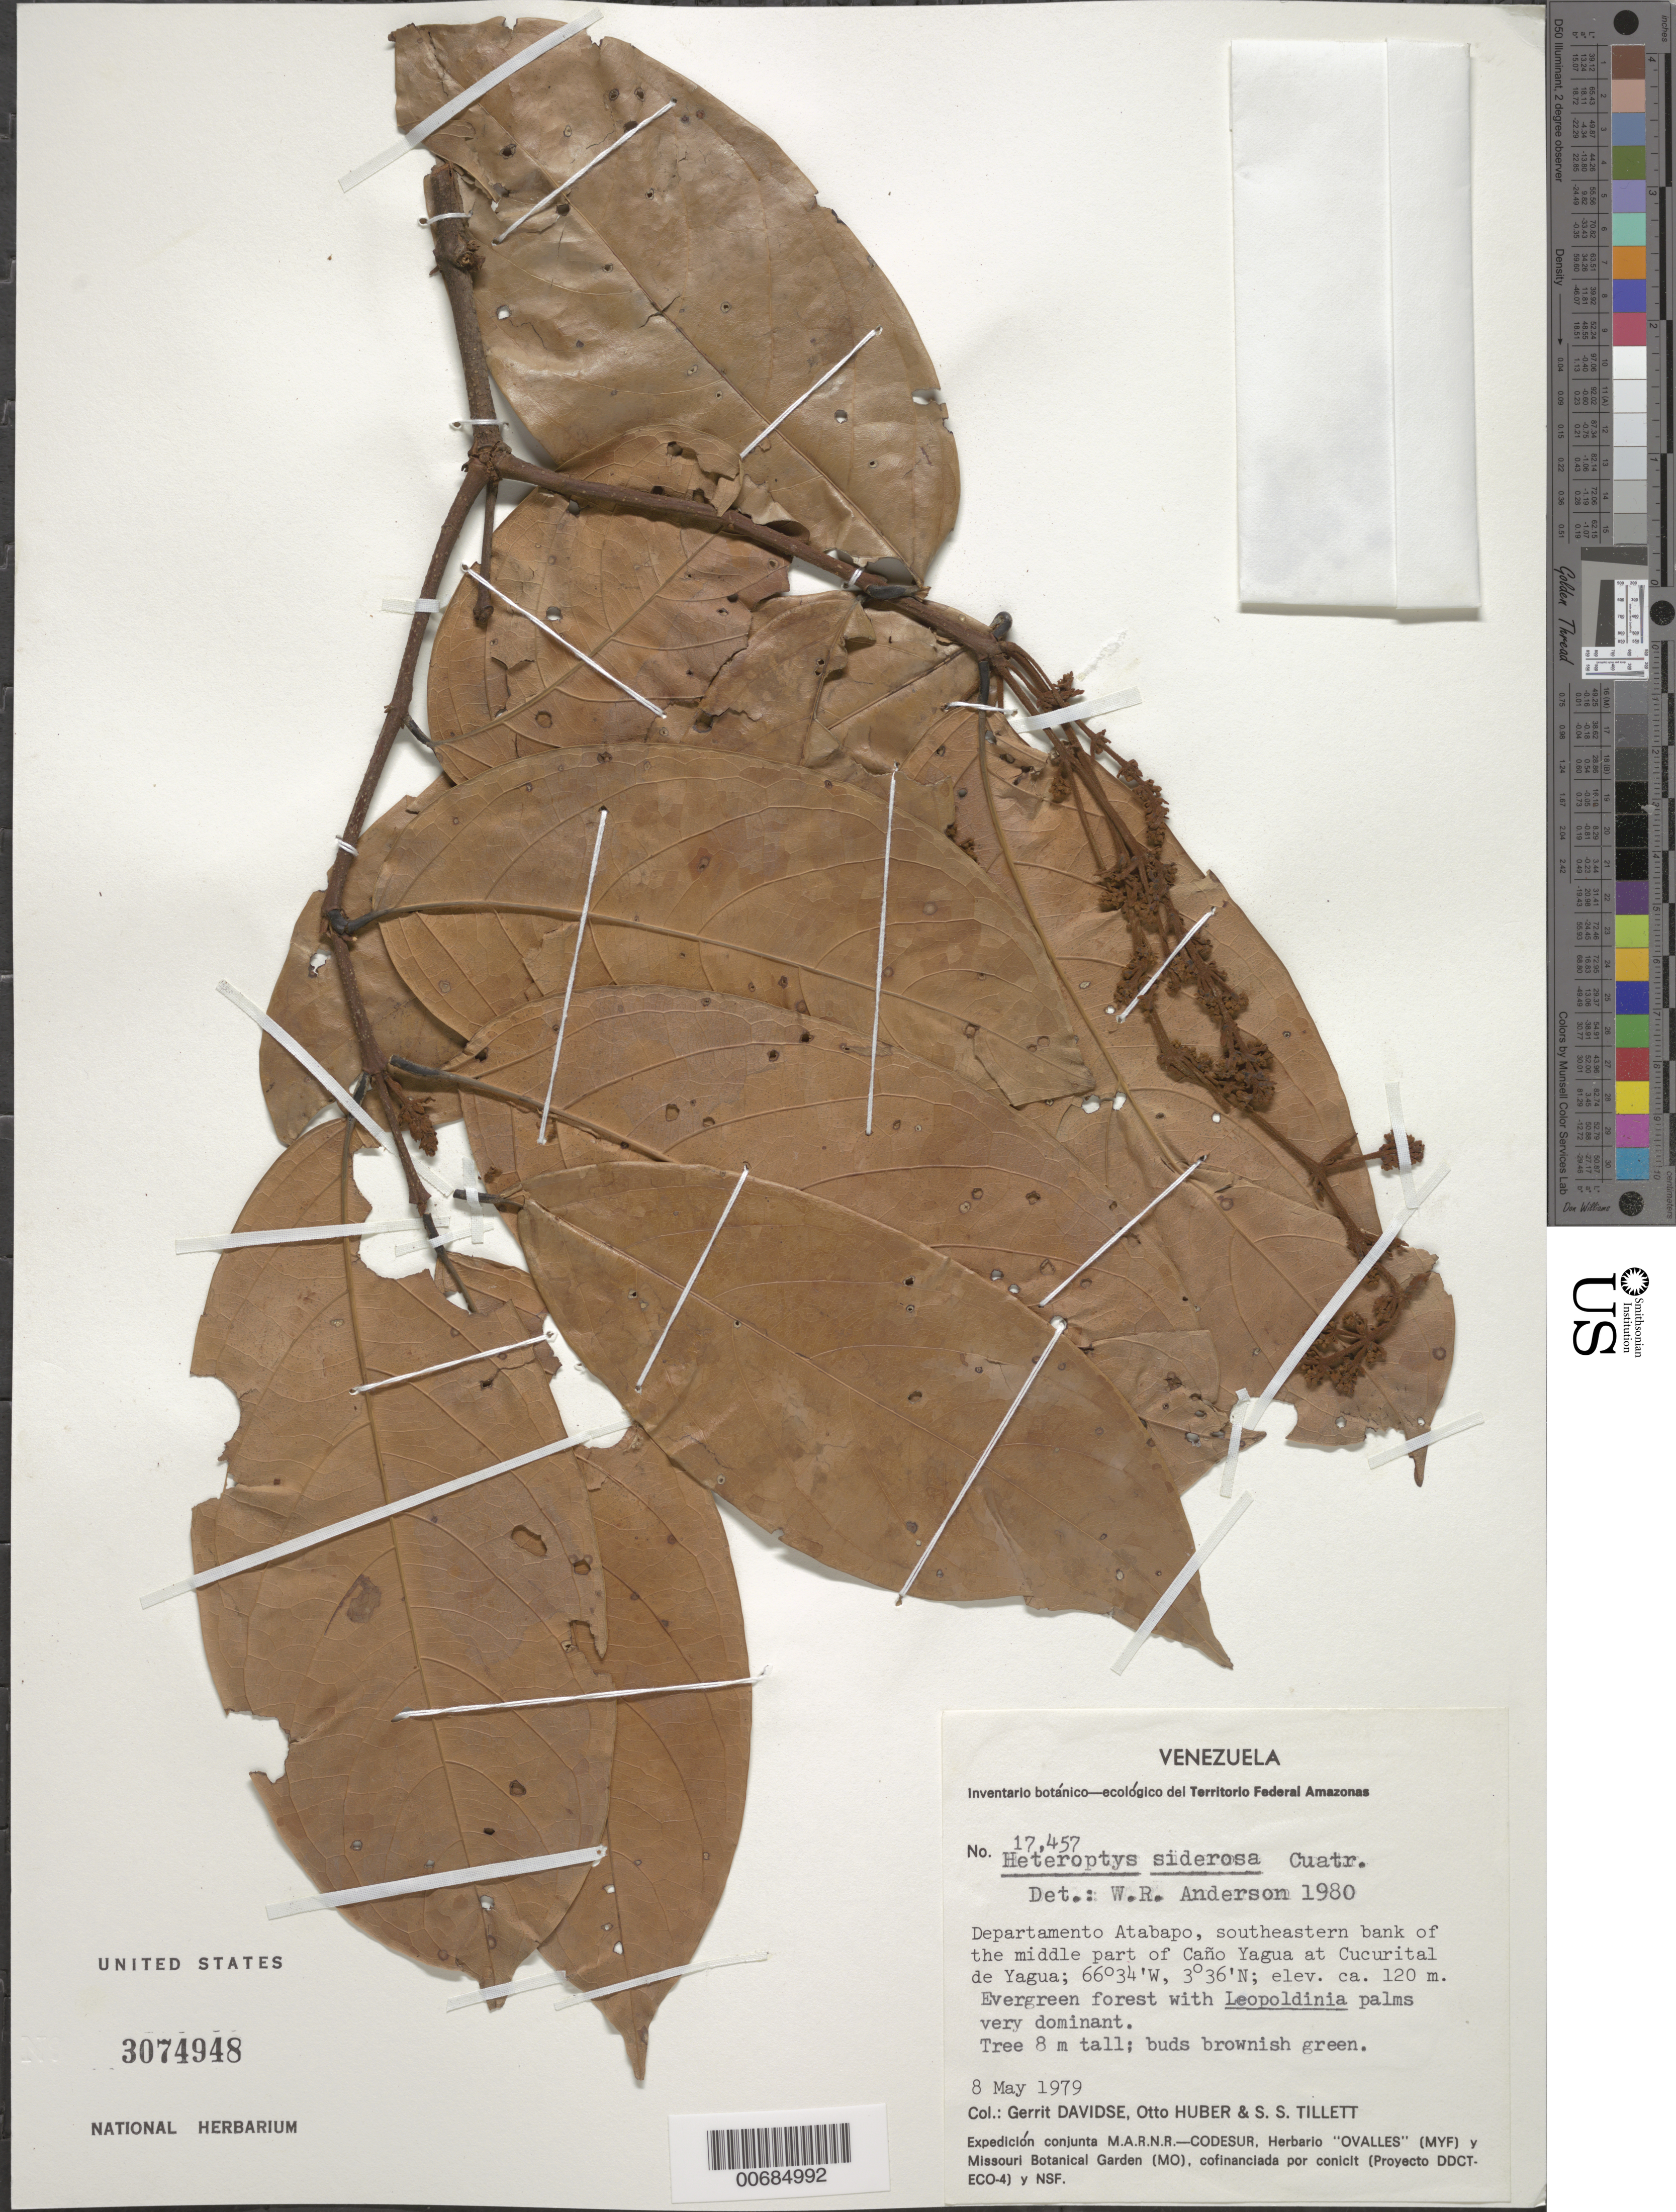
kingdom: Plantae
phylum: Tracheophyta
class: Magnoliopsida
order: Malpighiales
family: Malpighiaceae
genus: Heteropterys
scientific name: Heteropterys siderosa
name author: Cuatrec.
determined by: Anderson, W. R., (MICH), University of Michigan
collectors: G. Davidse, O. Huber & S. S. Tillett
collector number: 17457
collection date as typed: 8-May-79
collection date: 1979-05-08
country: Venezuela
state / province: Amazonas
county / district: Atabapo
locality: Cucurital de Yagua, SE bank of the middle part of Caño Yagua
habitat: Evergreen forest with Leopoldinia palms very dominant; along quebrada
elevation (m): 120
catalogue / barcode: US 3074948